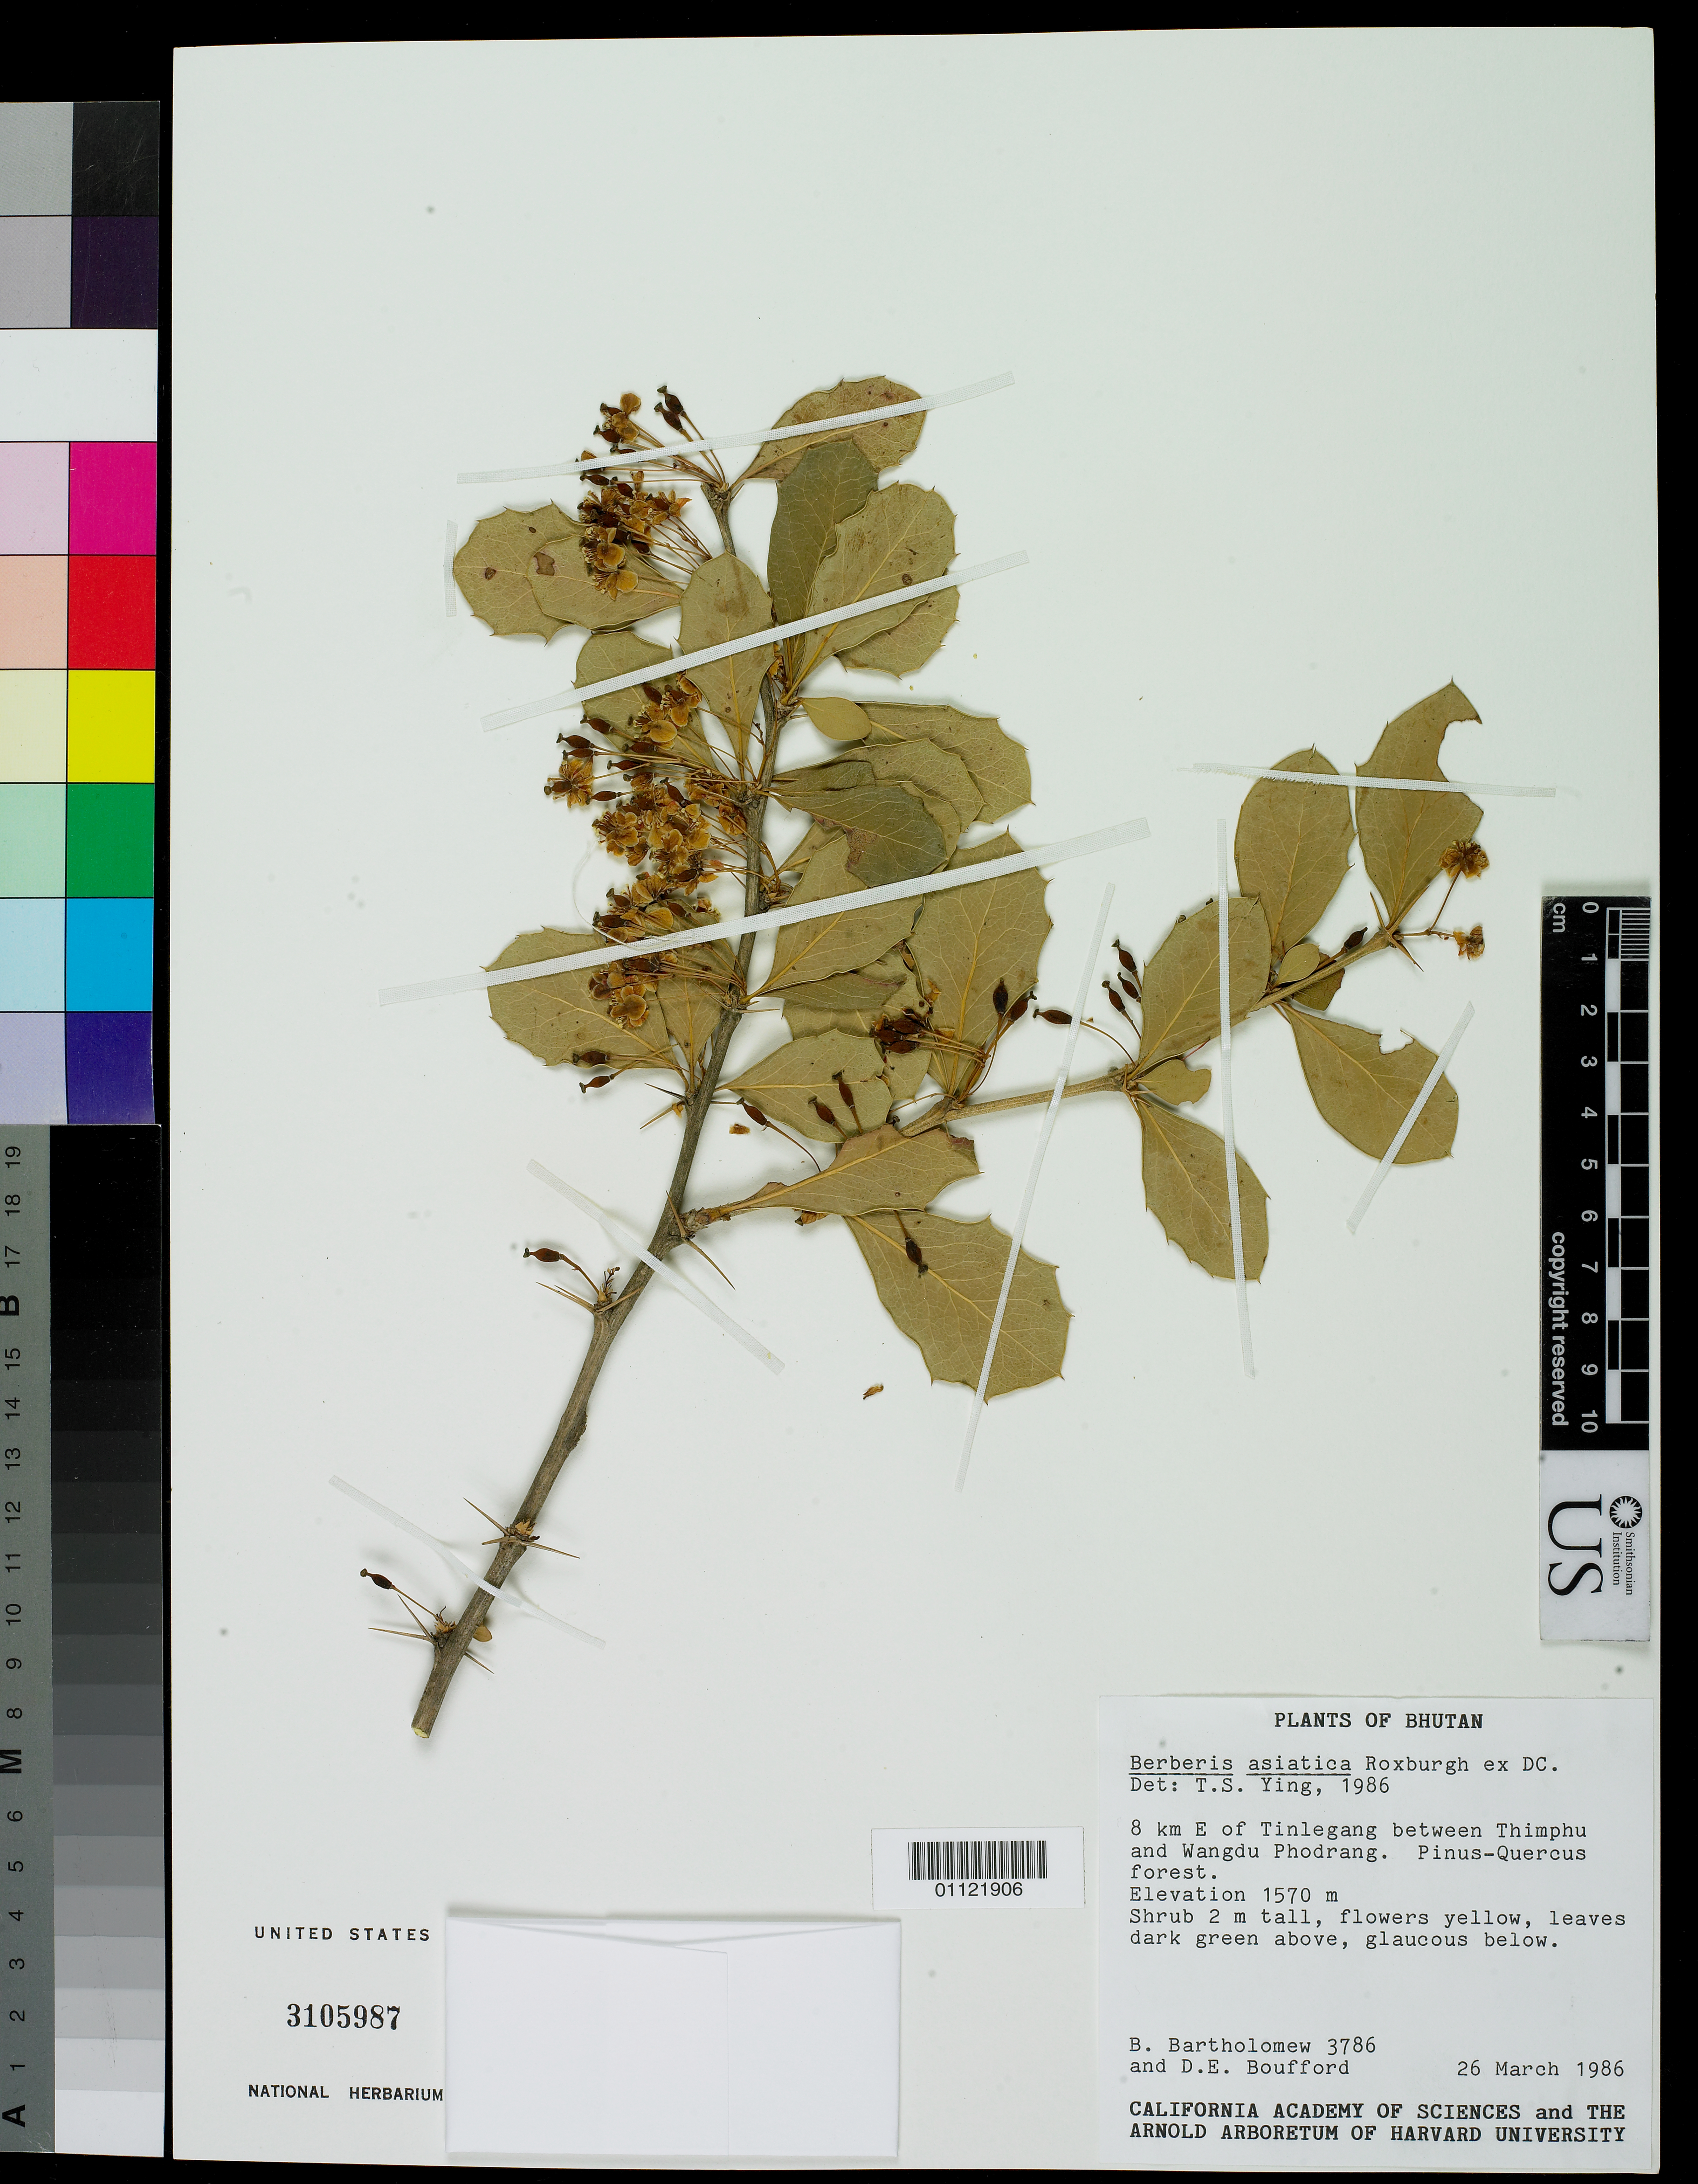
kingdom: Plantae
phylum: Tracheophyta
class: Magnoliopsida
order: Ranunculales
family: Berberidaceae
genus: Berberis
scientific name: Berberis asiatica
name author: Roxb. ex DC.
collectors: B. M. Bartholomew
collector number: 3786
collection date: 1986-03-26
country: Bhutan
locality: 8 km E of Tinlegang between Thimphi and Wangdu Phodrang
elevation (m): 1570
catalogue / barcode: US 3105987